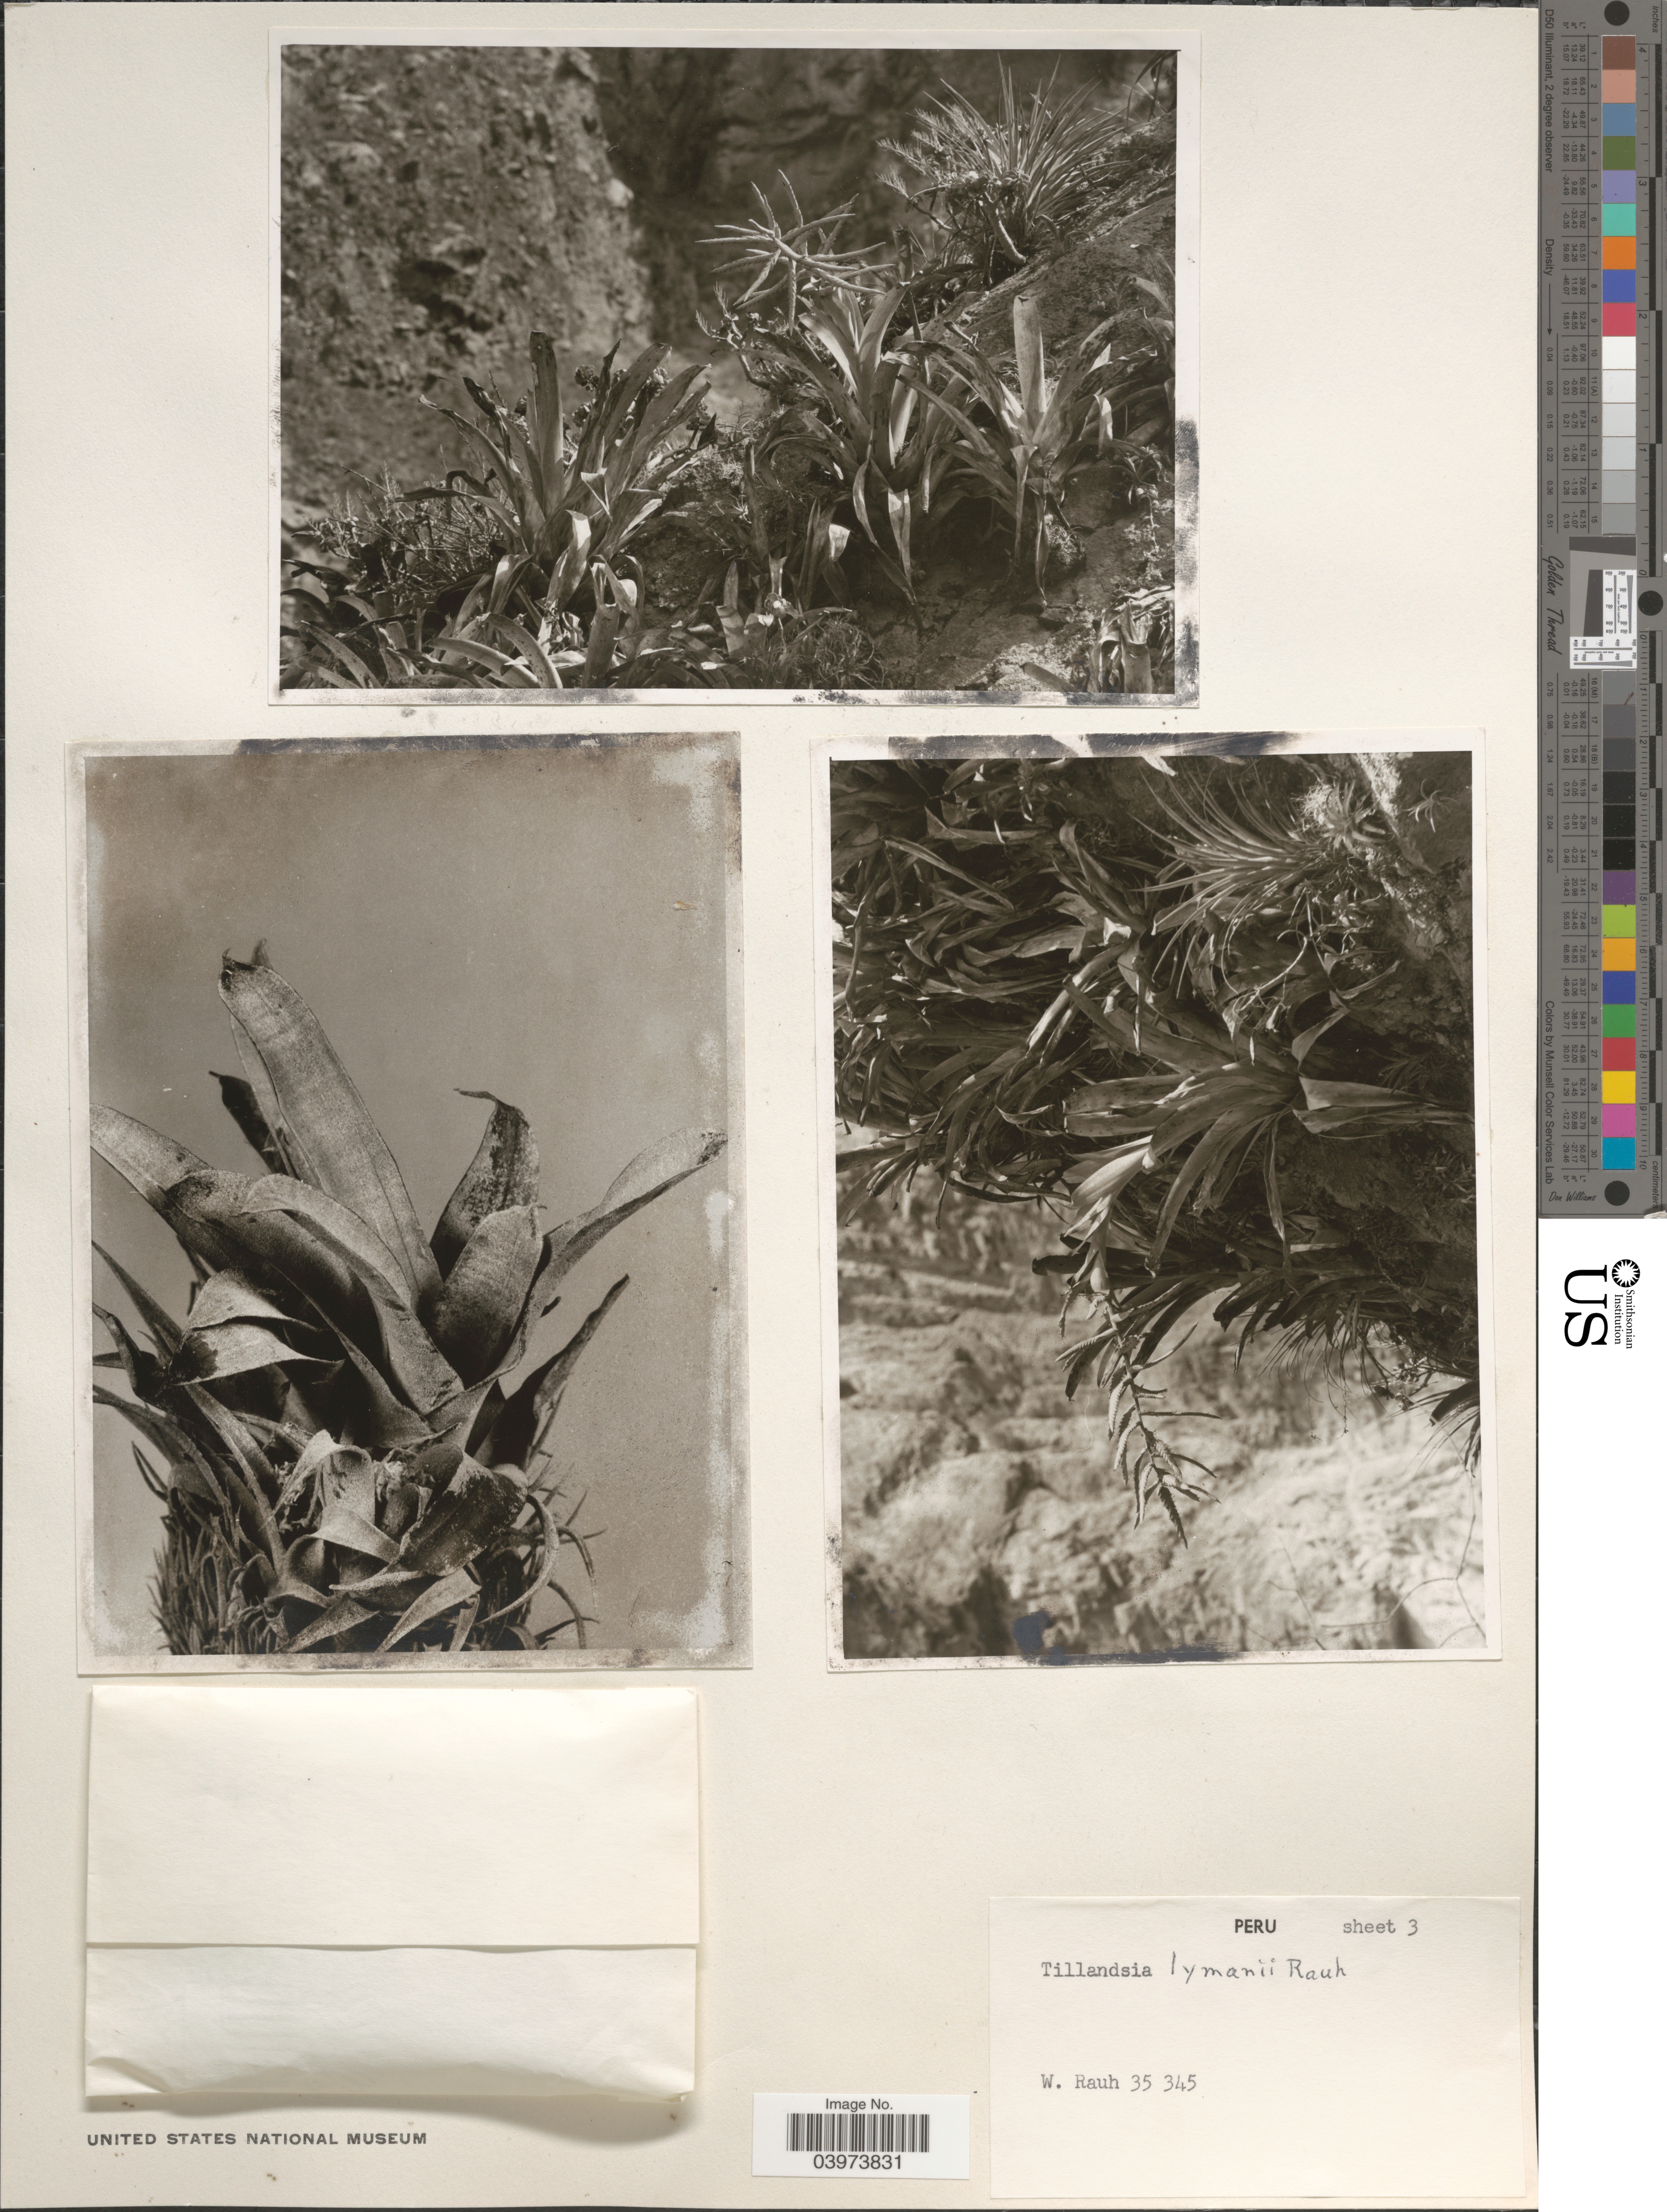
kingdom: Plantae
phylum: Tracheophyta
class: Liliopsida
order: Poales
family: Bromeliaceae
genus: Tillandsia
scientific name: Tillandsia lymanii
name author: Rauh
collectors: W. Rauh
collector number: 35345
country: Peru